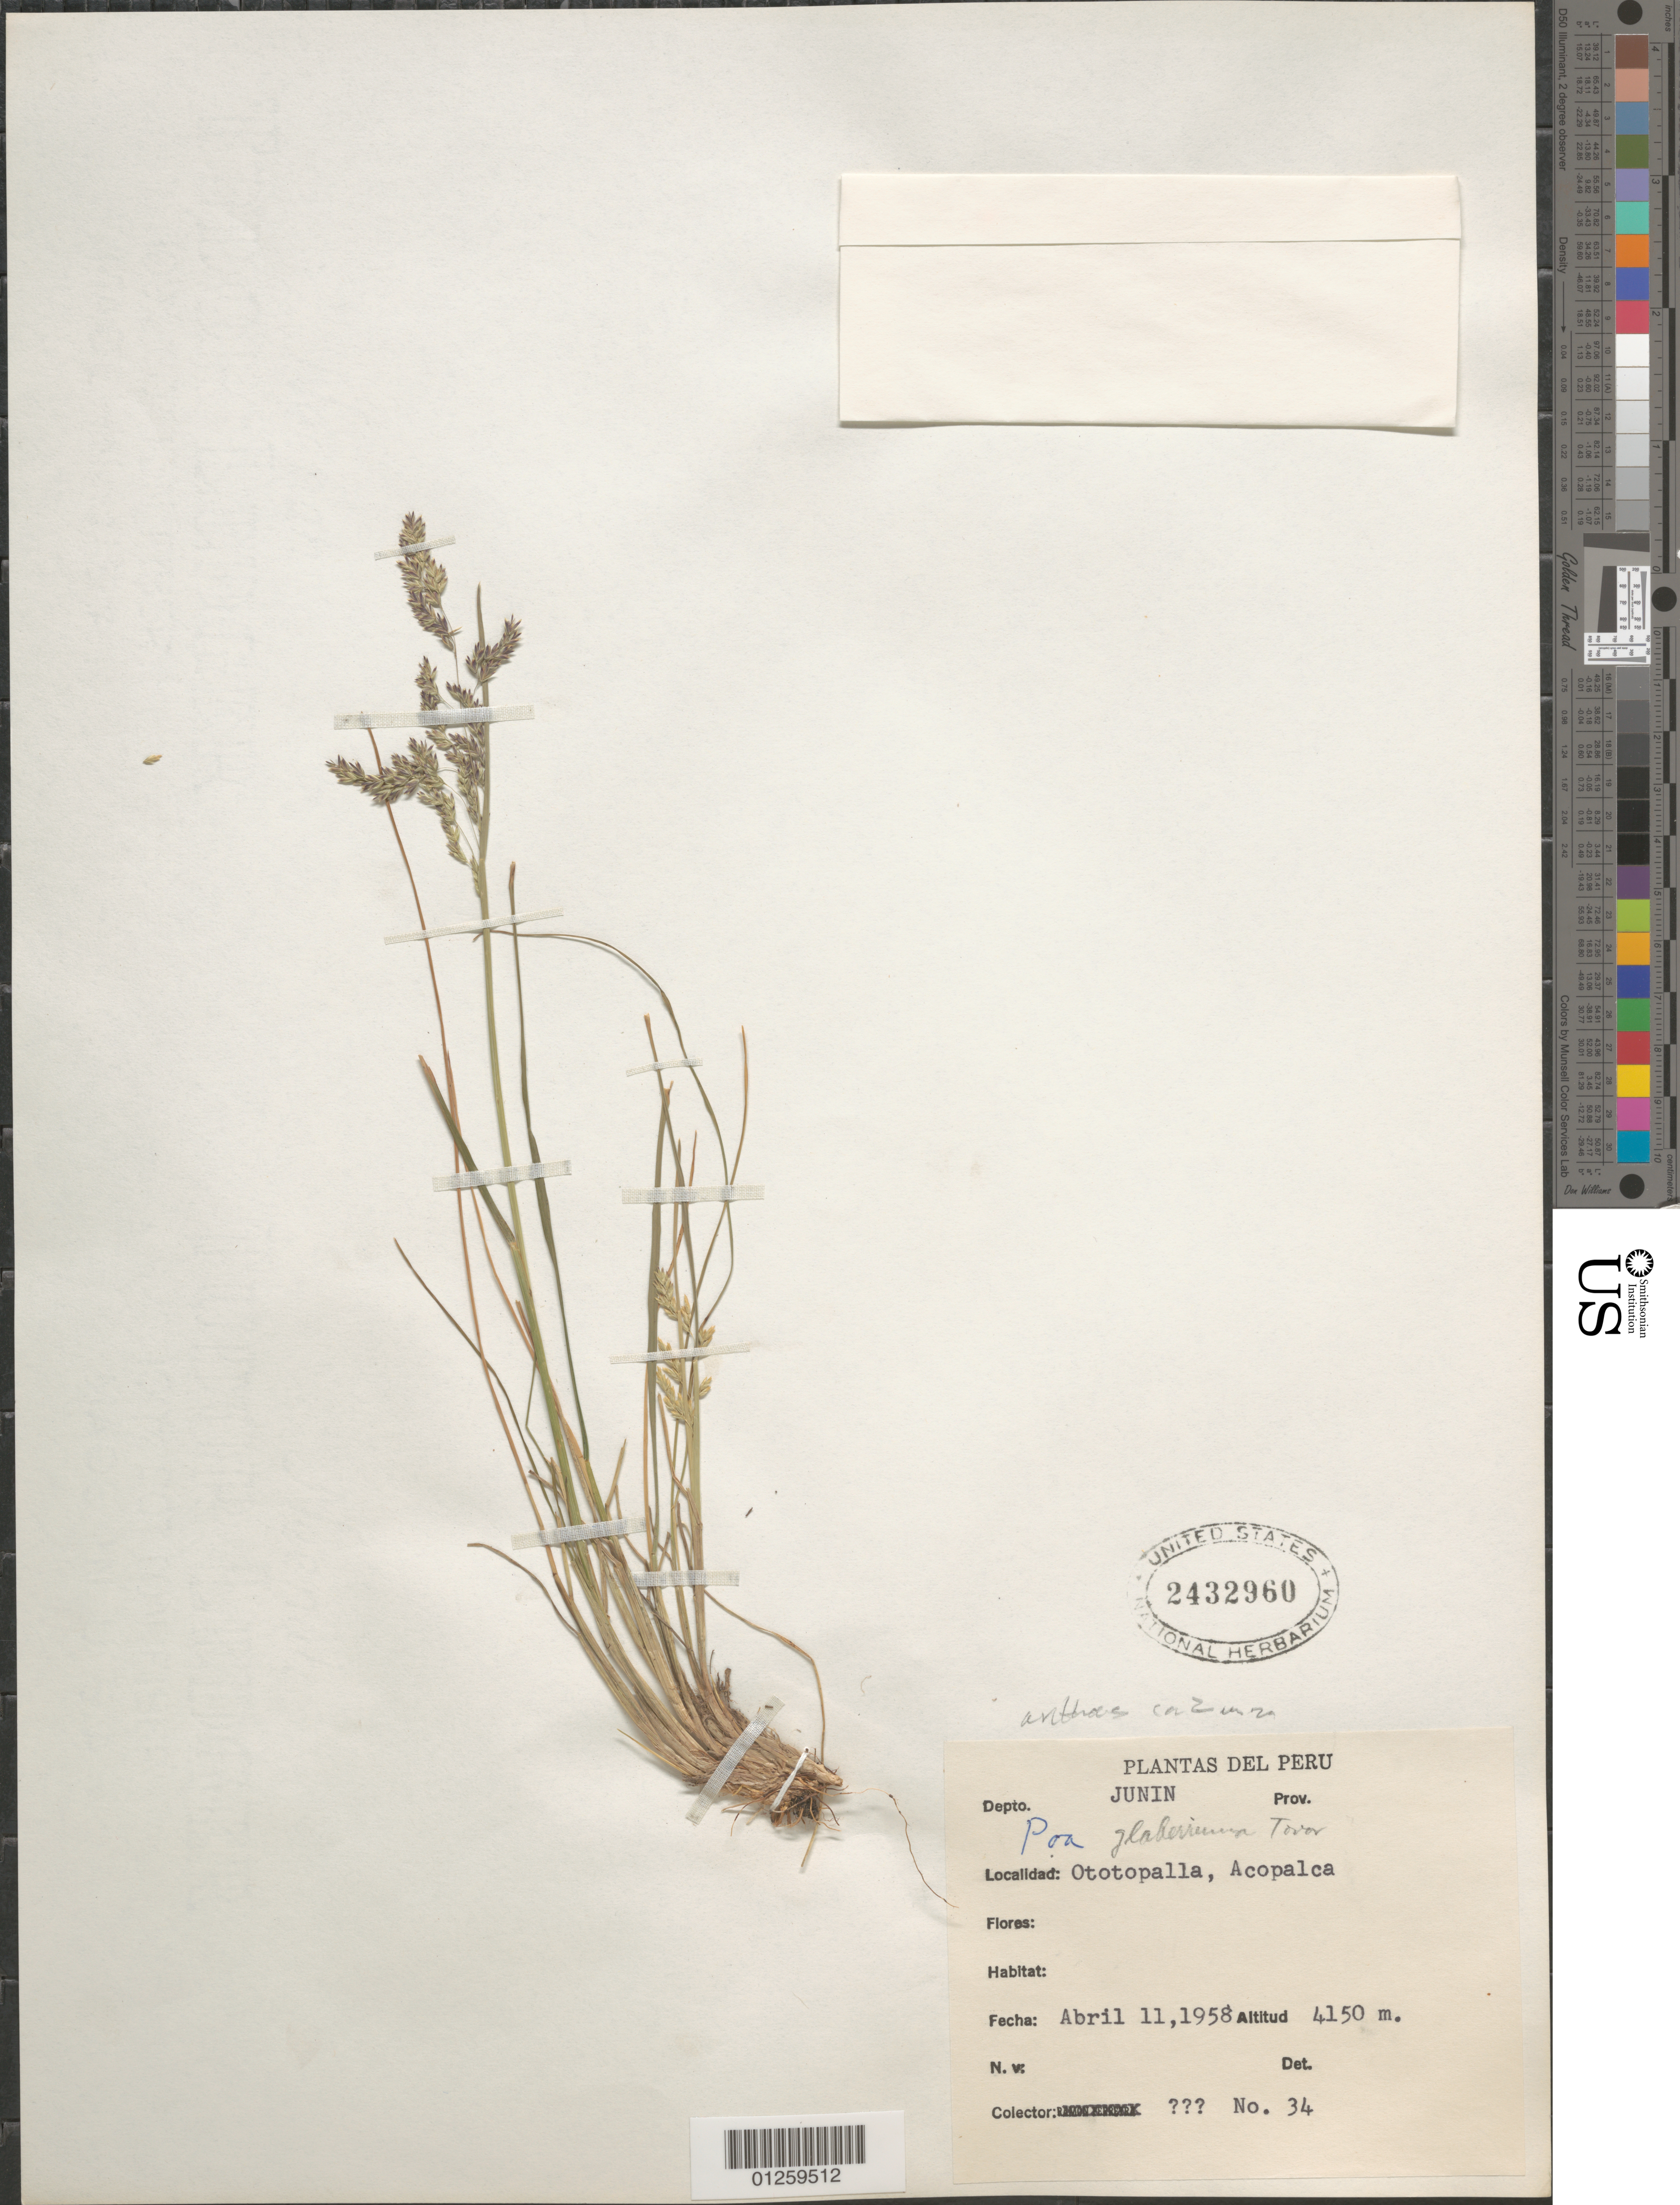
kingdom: Plantae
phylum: Tracheophyta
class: Liliopsida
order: Poales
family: Poaceae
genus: Poa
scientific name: Poa glaberrima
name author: Tovar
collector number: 34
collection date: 1958-04-11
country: Peru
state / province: Junín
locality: Depto. Junin. Ototopalla, Acopalca.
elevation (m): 4150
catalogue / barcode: US 2432960